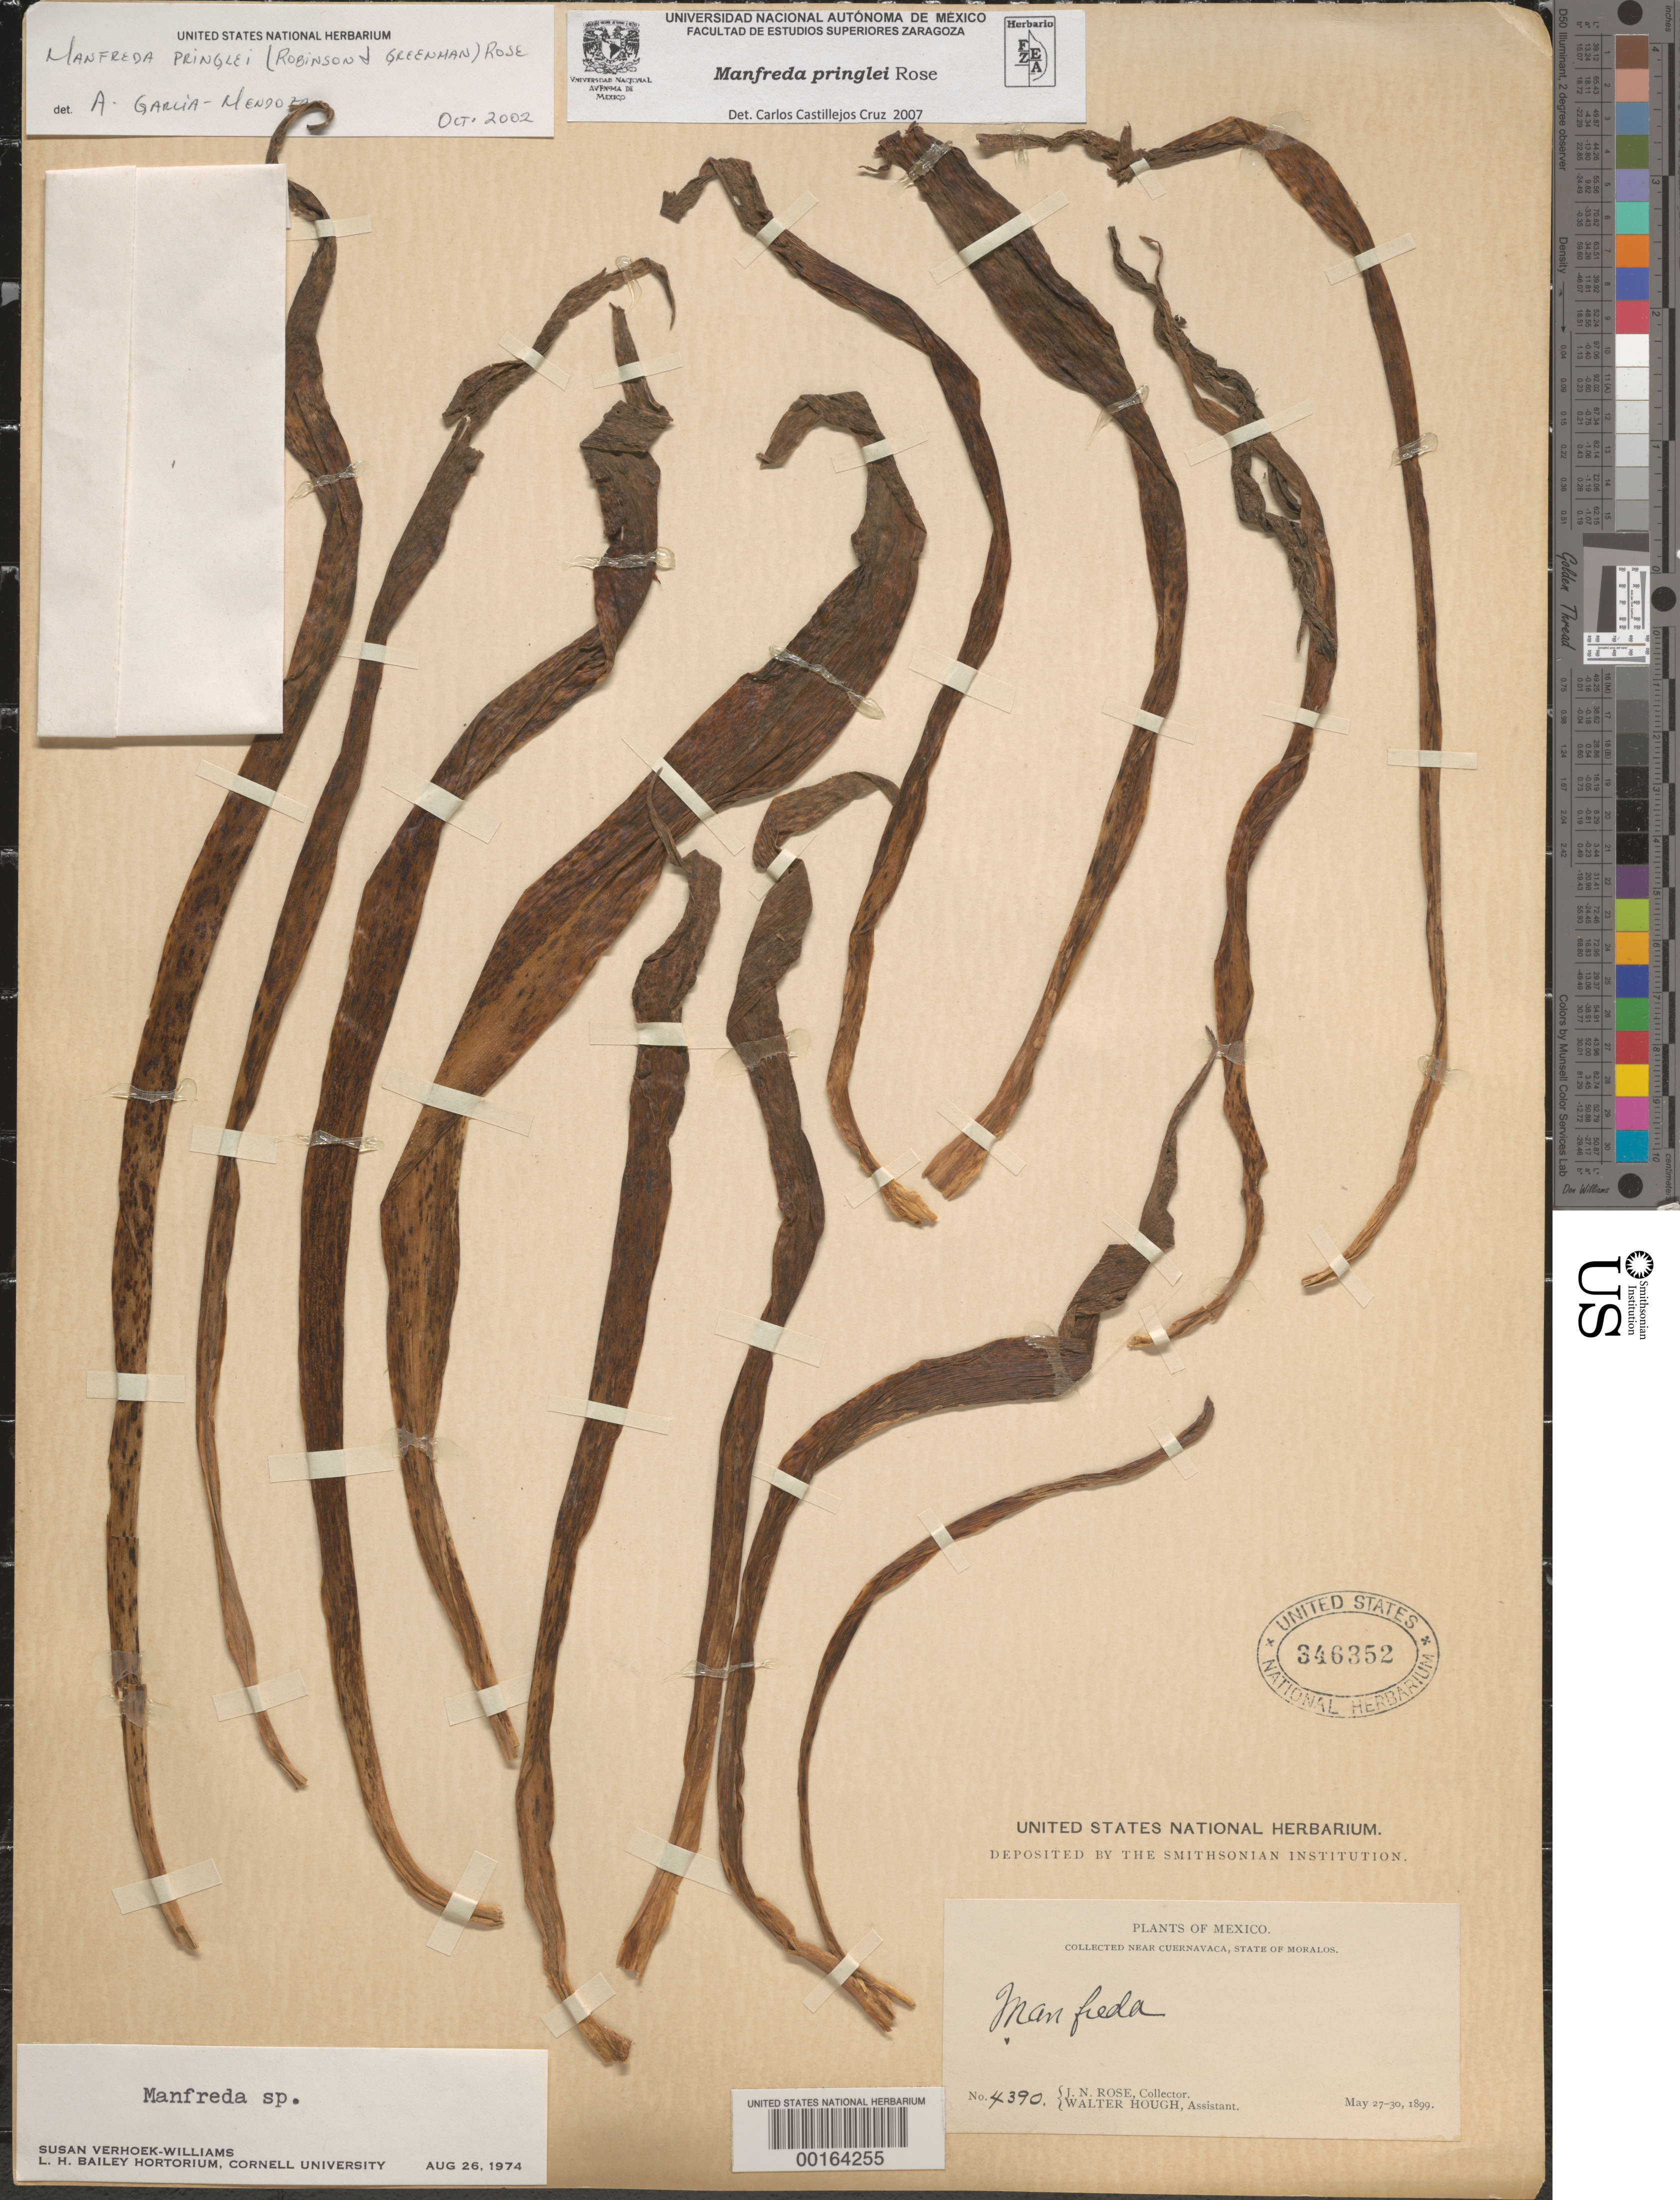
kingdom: Plantae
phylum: Tracheophyta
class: Liliopsida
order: Asparagales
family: Asparagaceae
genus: Manfreda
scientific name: Manfreda pringlei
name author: Rose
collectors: J. N. Rose & W. Hough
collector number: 4390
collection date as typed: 27 May 1899 to 30 May 1899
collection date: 1899-05-27/1899-05-30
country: Mexico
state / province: Morelos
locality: Near Cuernavaca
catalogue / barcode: US 346352